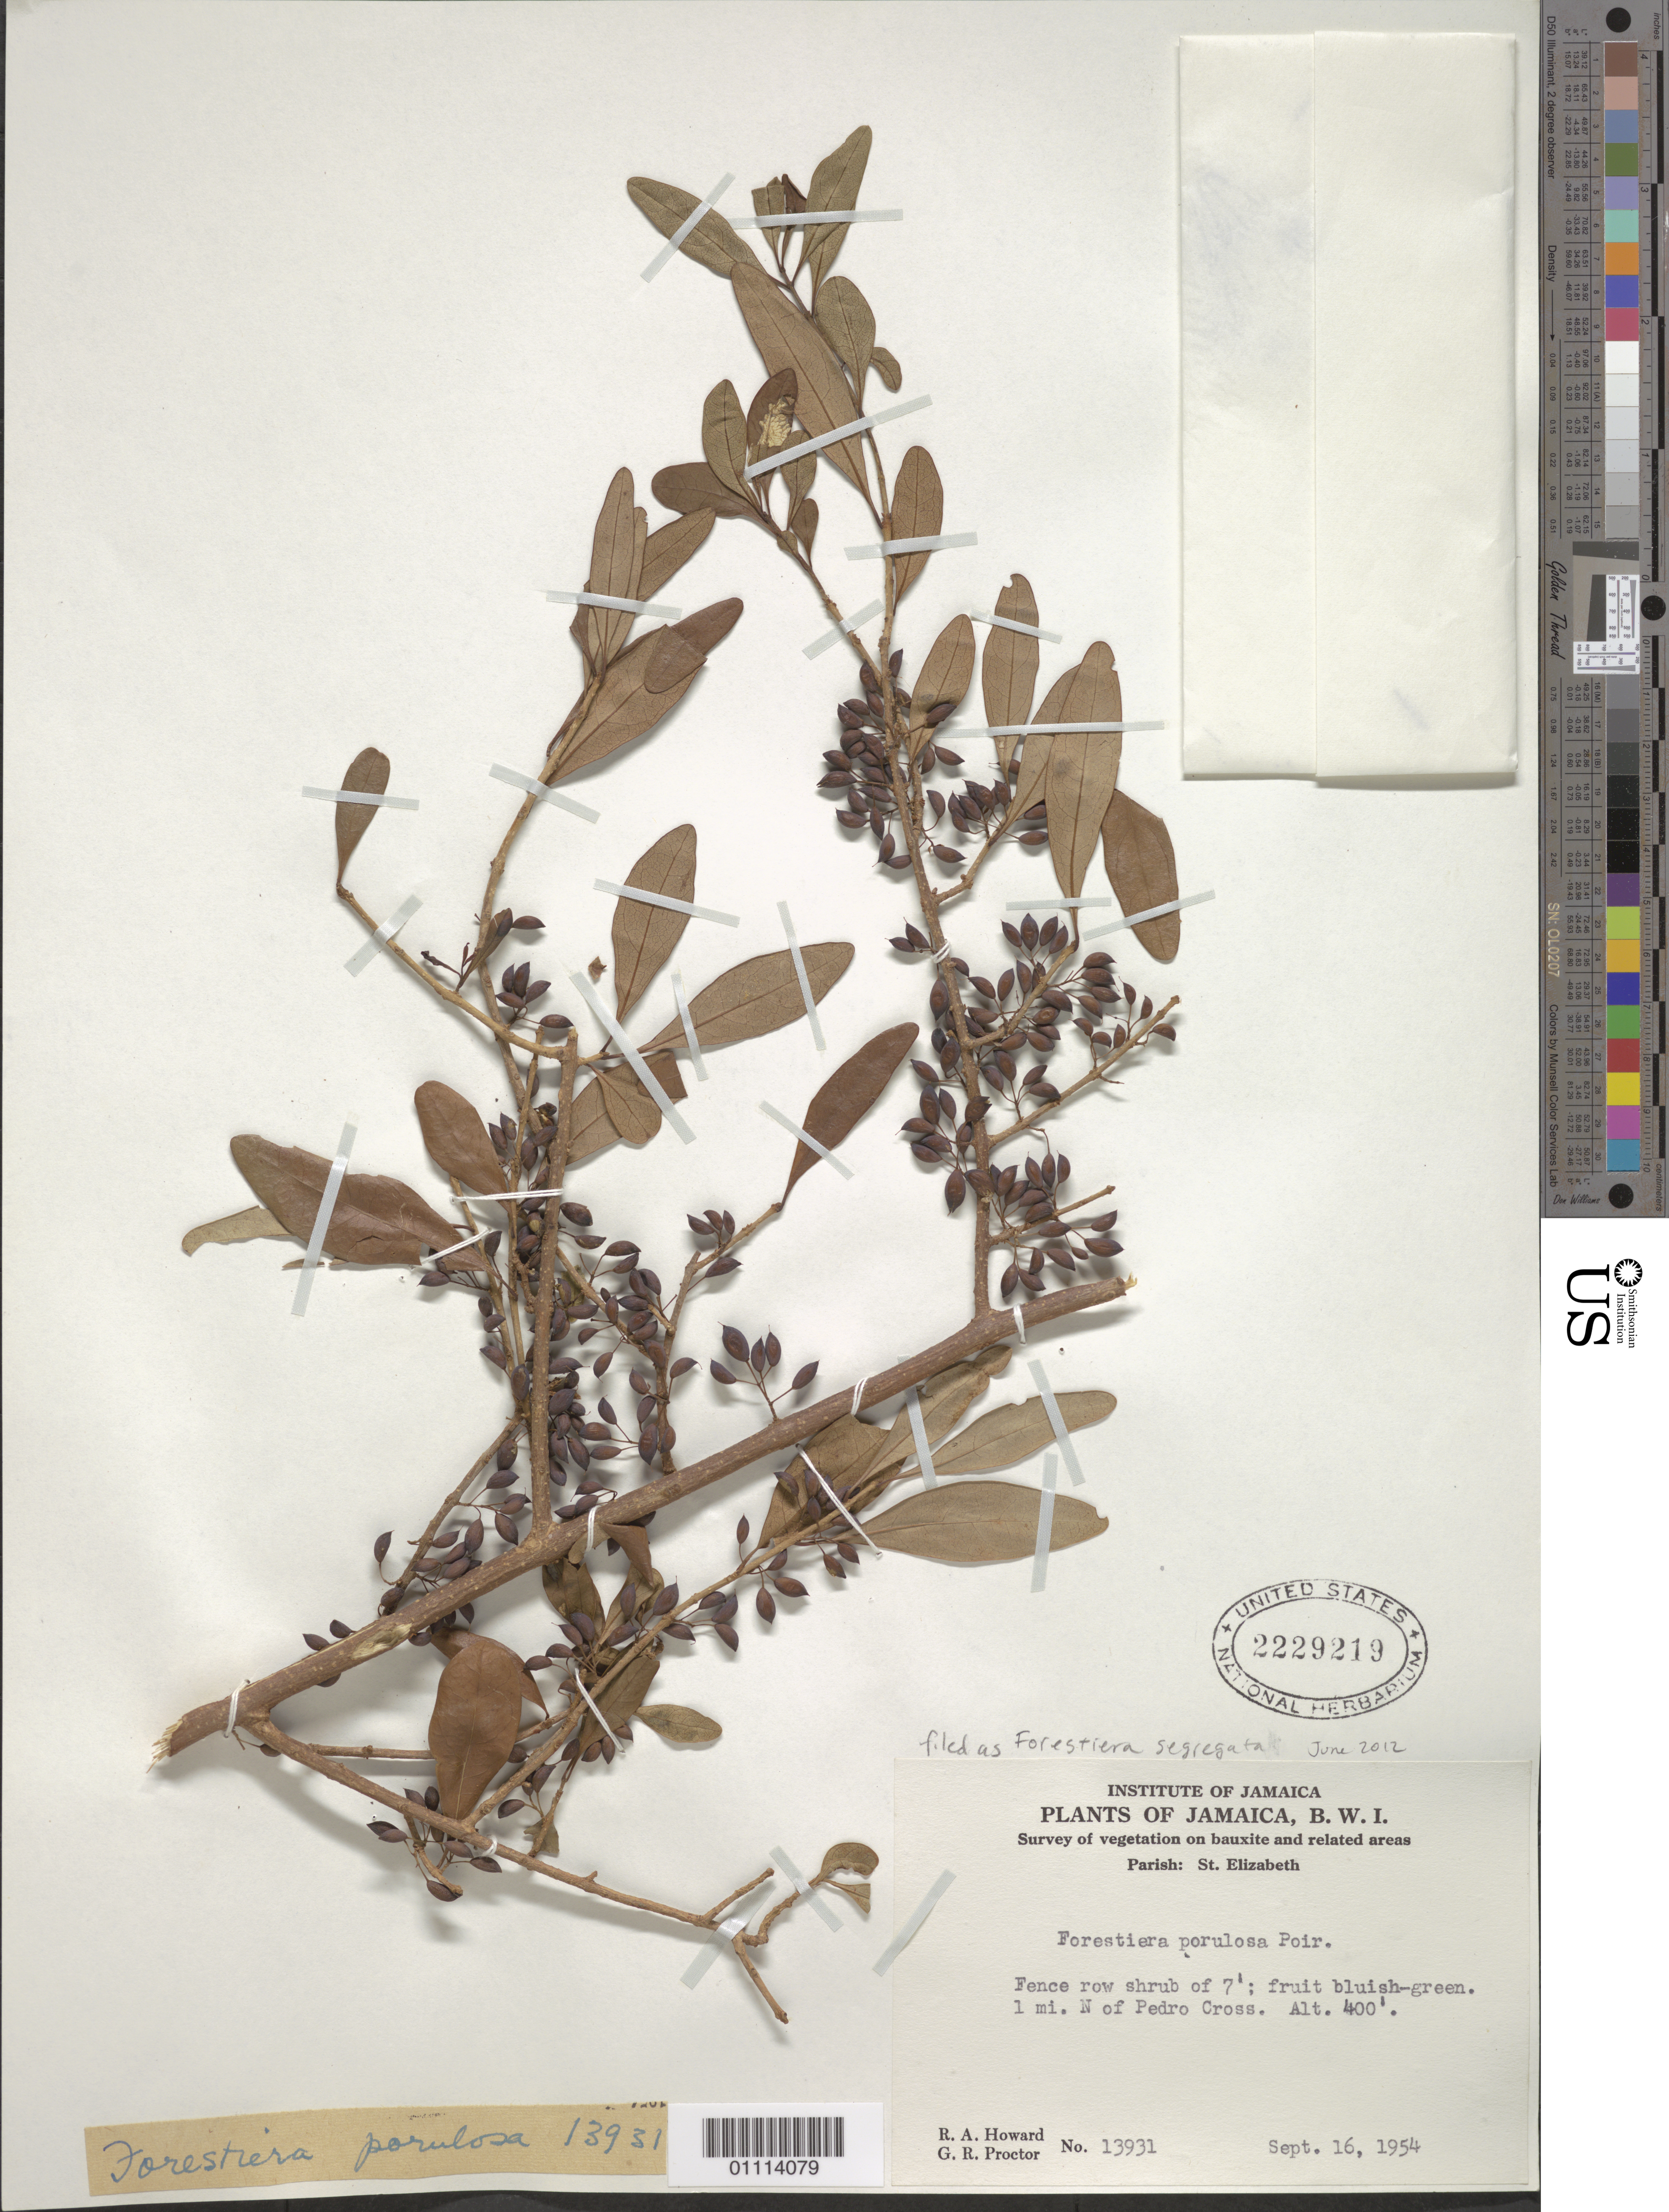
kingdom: Plantae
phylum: Tracheophyta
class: Magnoliopsida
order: Lamiales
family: Oleaceae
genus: Forestiera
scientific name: Forestiera segregata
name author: (Jacq.) Krug & Urb.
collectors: R. A. Howard & G. R. Proctor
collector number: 13931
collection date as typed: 16 Sep 1954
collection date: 1954-09-16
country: Jamaica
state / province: Saint Elizabeth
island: Jamaica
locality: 1 mi. N of Pedro Cross, parish: St. Elizabeth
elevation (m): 122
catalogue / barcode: US 2229219